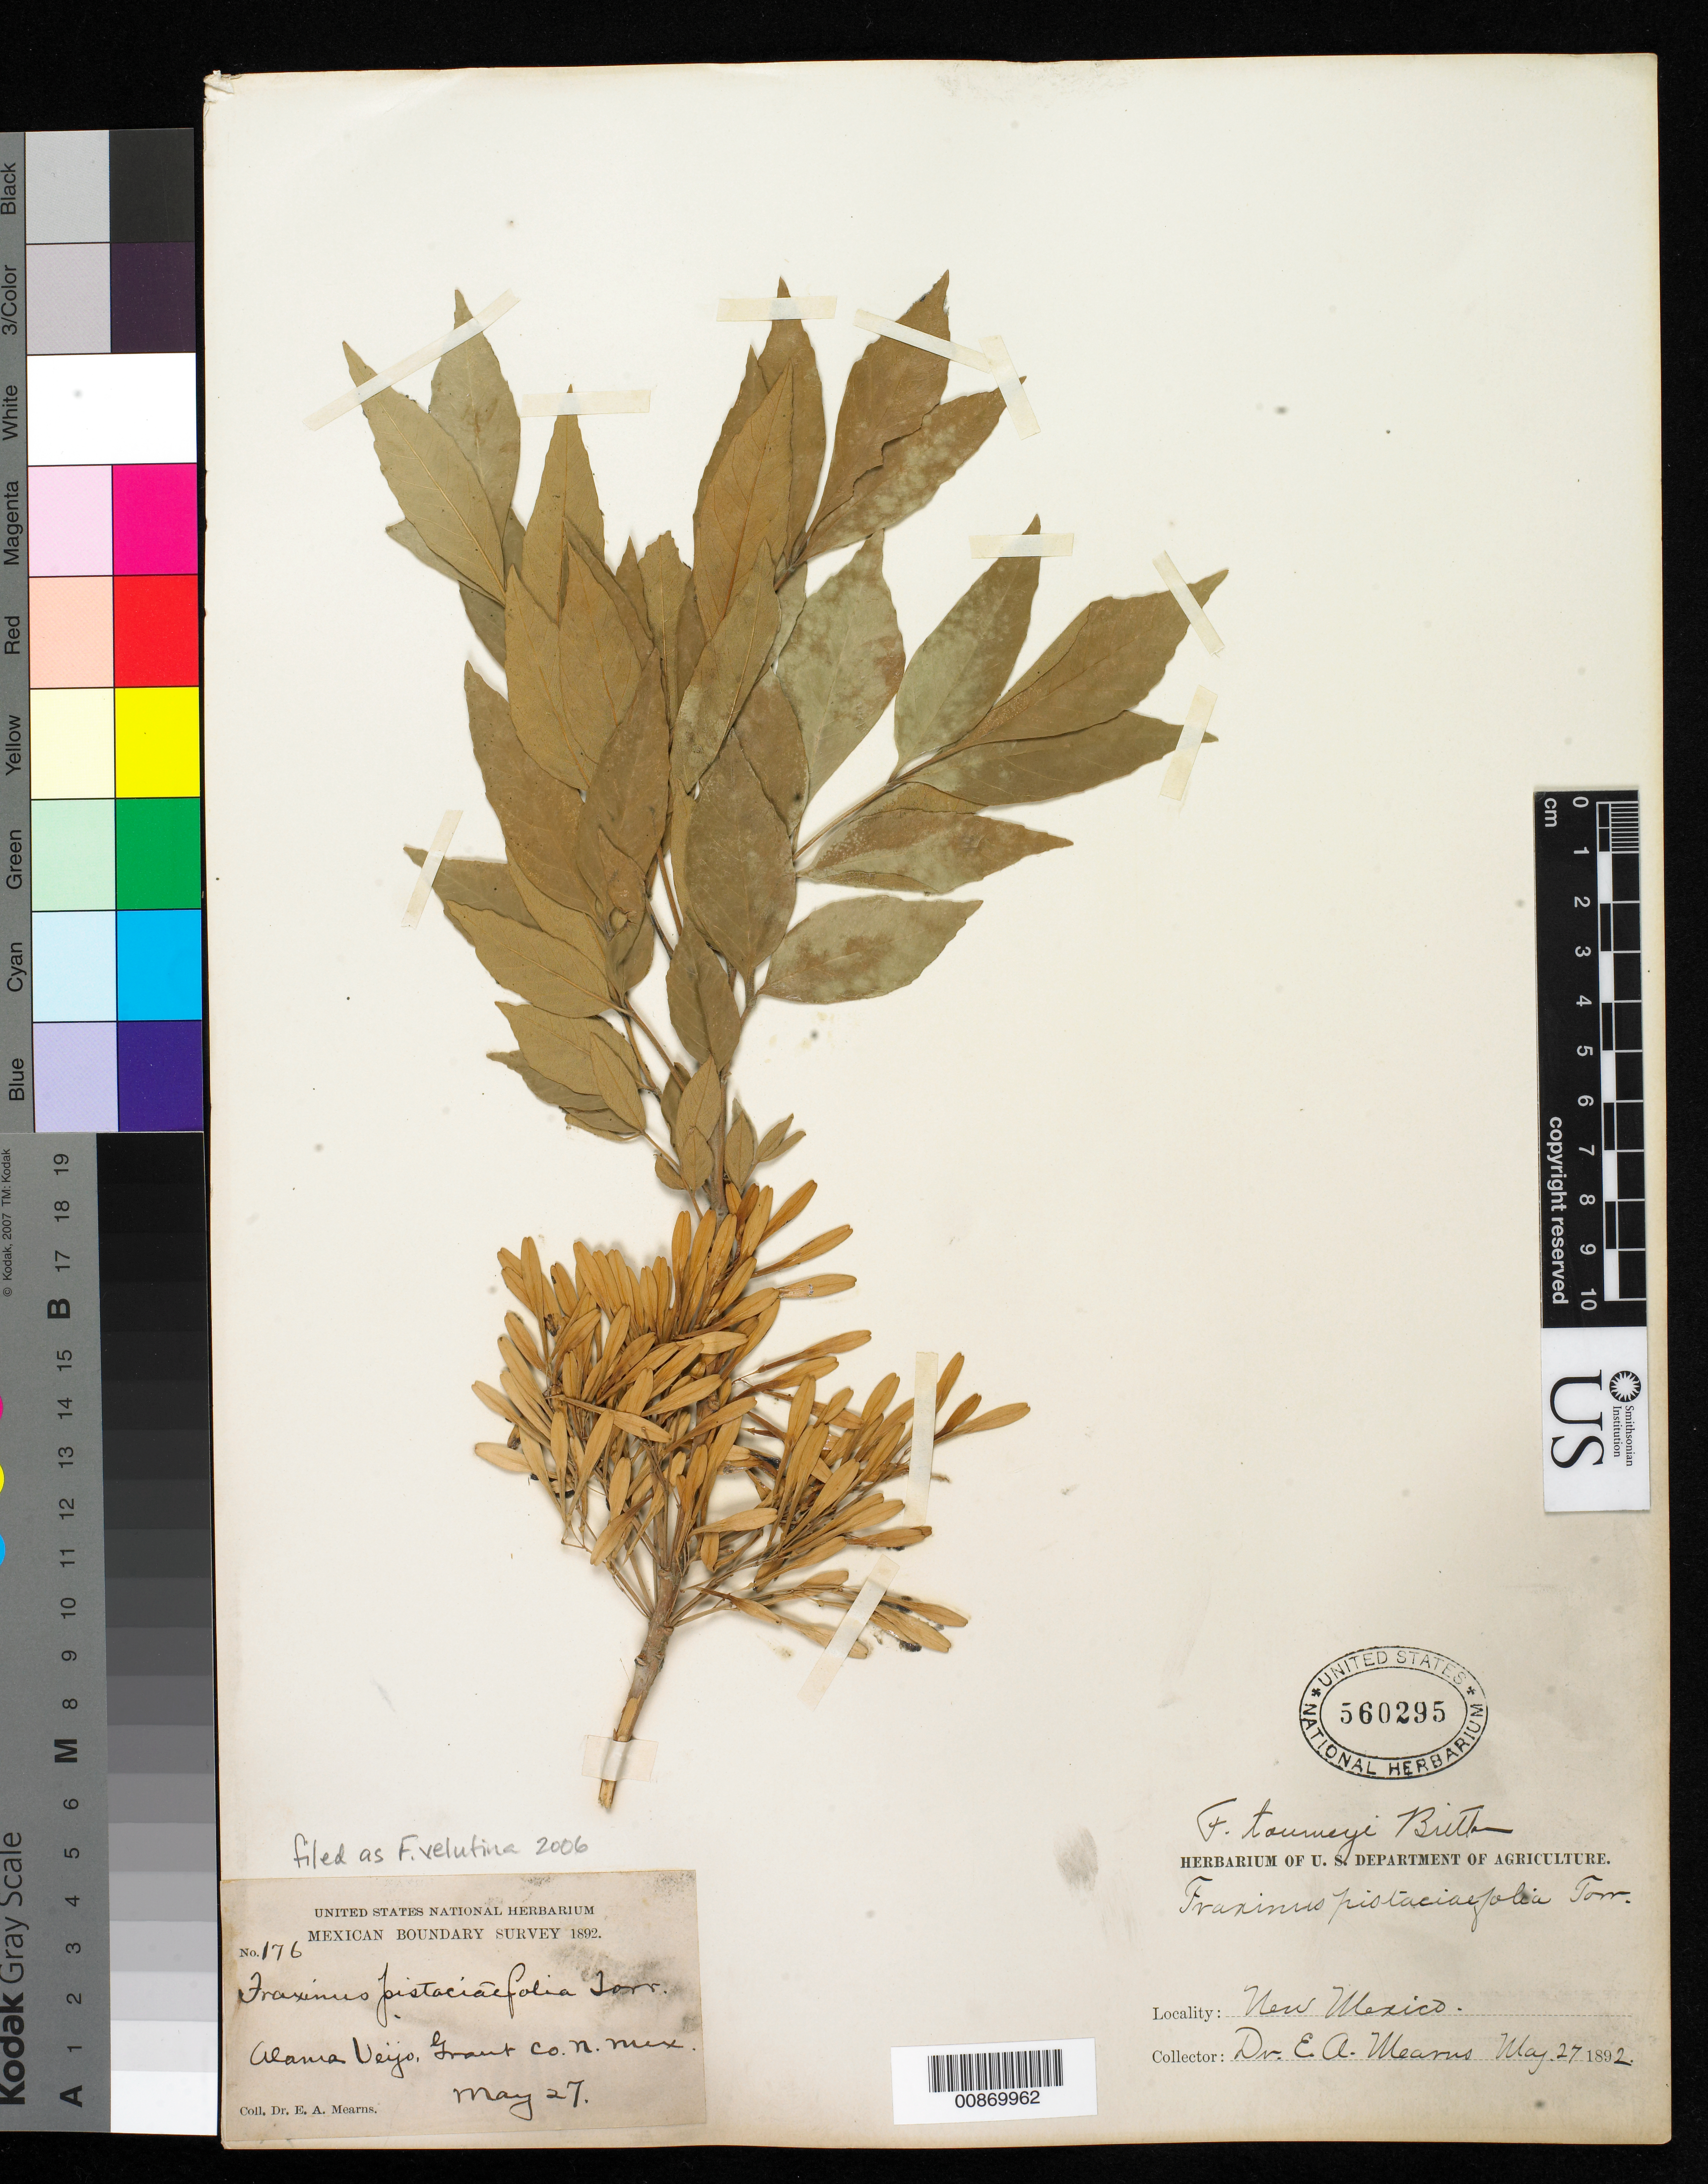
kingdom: Plantae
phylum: Tracheophyta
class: Magnoliopsida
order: Lamiales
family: Oleaceae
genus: Fraxinus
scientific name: Fraxinus velutina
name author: Torr.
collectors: E. A. Mearns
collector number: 176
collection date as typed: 27 May 1892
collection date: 1892-05-27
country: United States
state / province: New Mexico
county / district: Grant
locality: Alamo Viejo, Grant County, New Mexico.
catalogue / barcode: US 560295